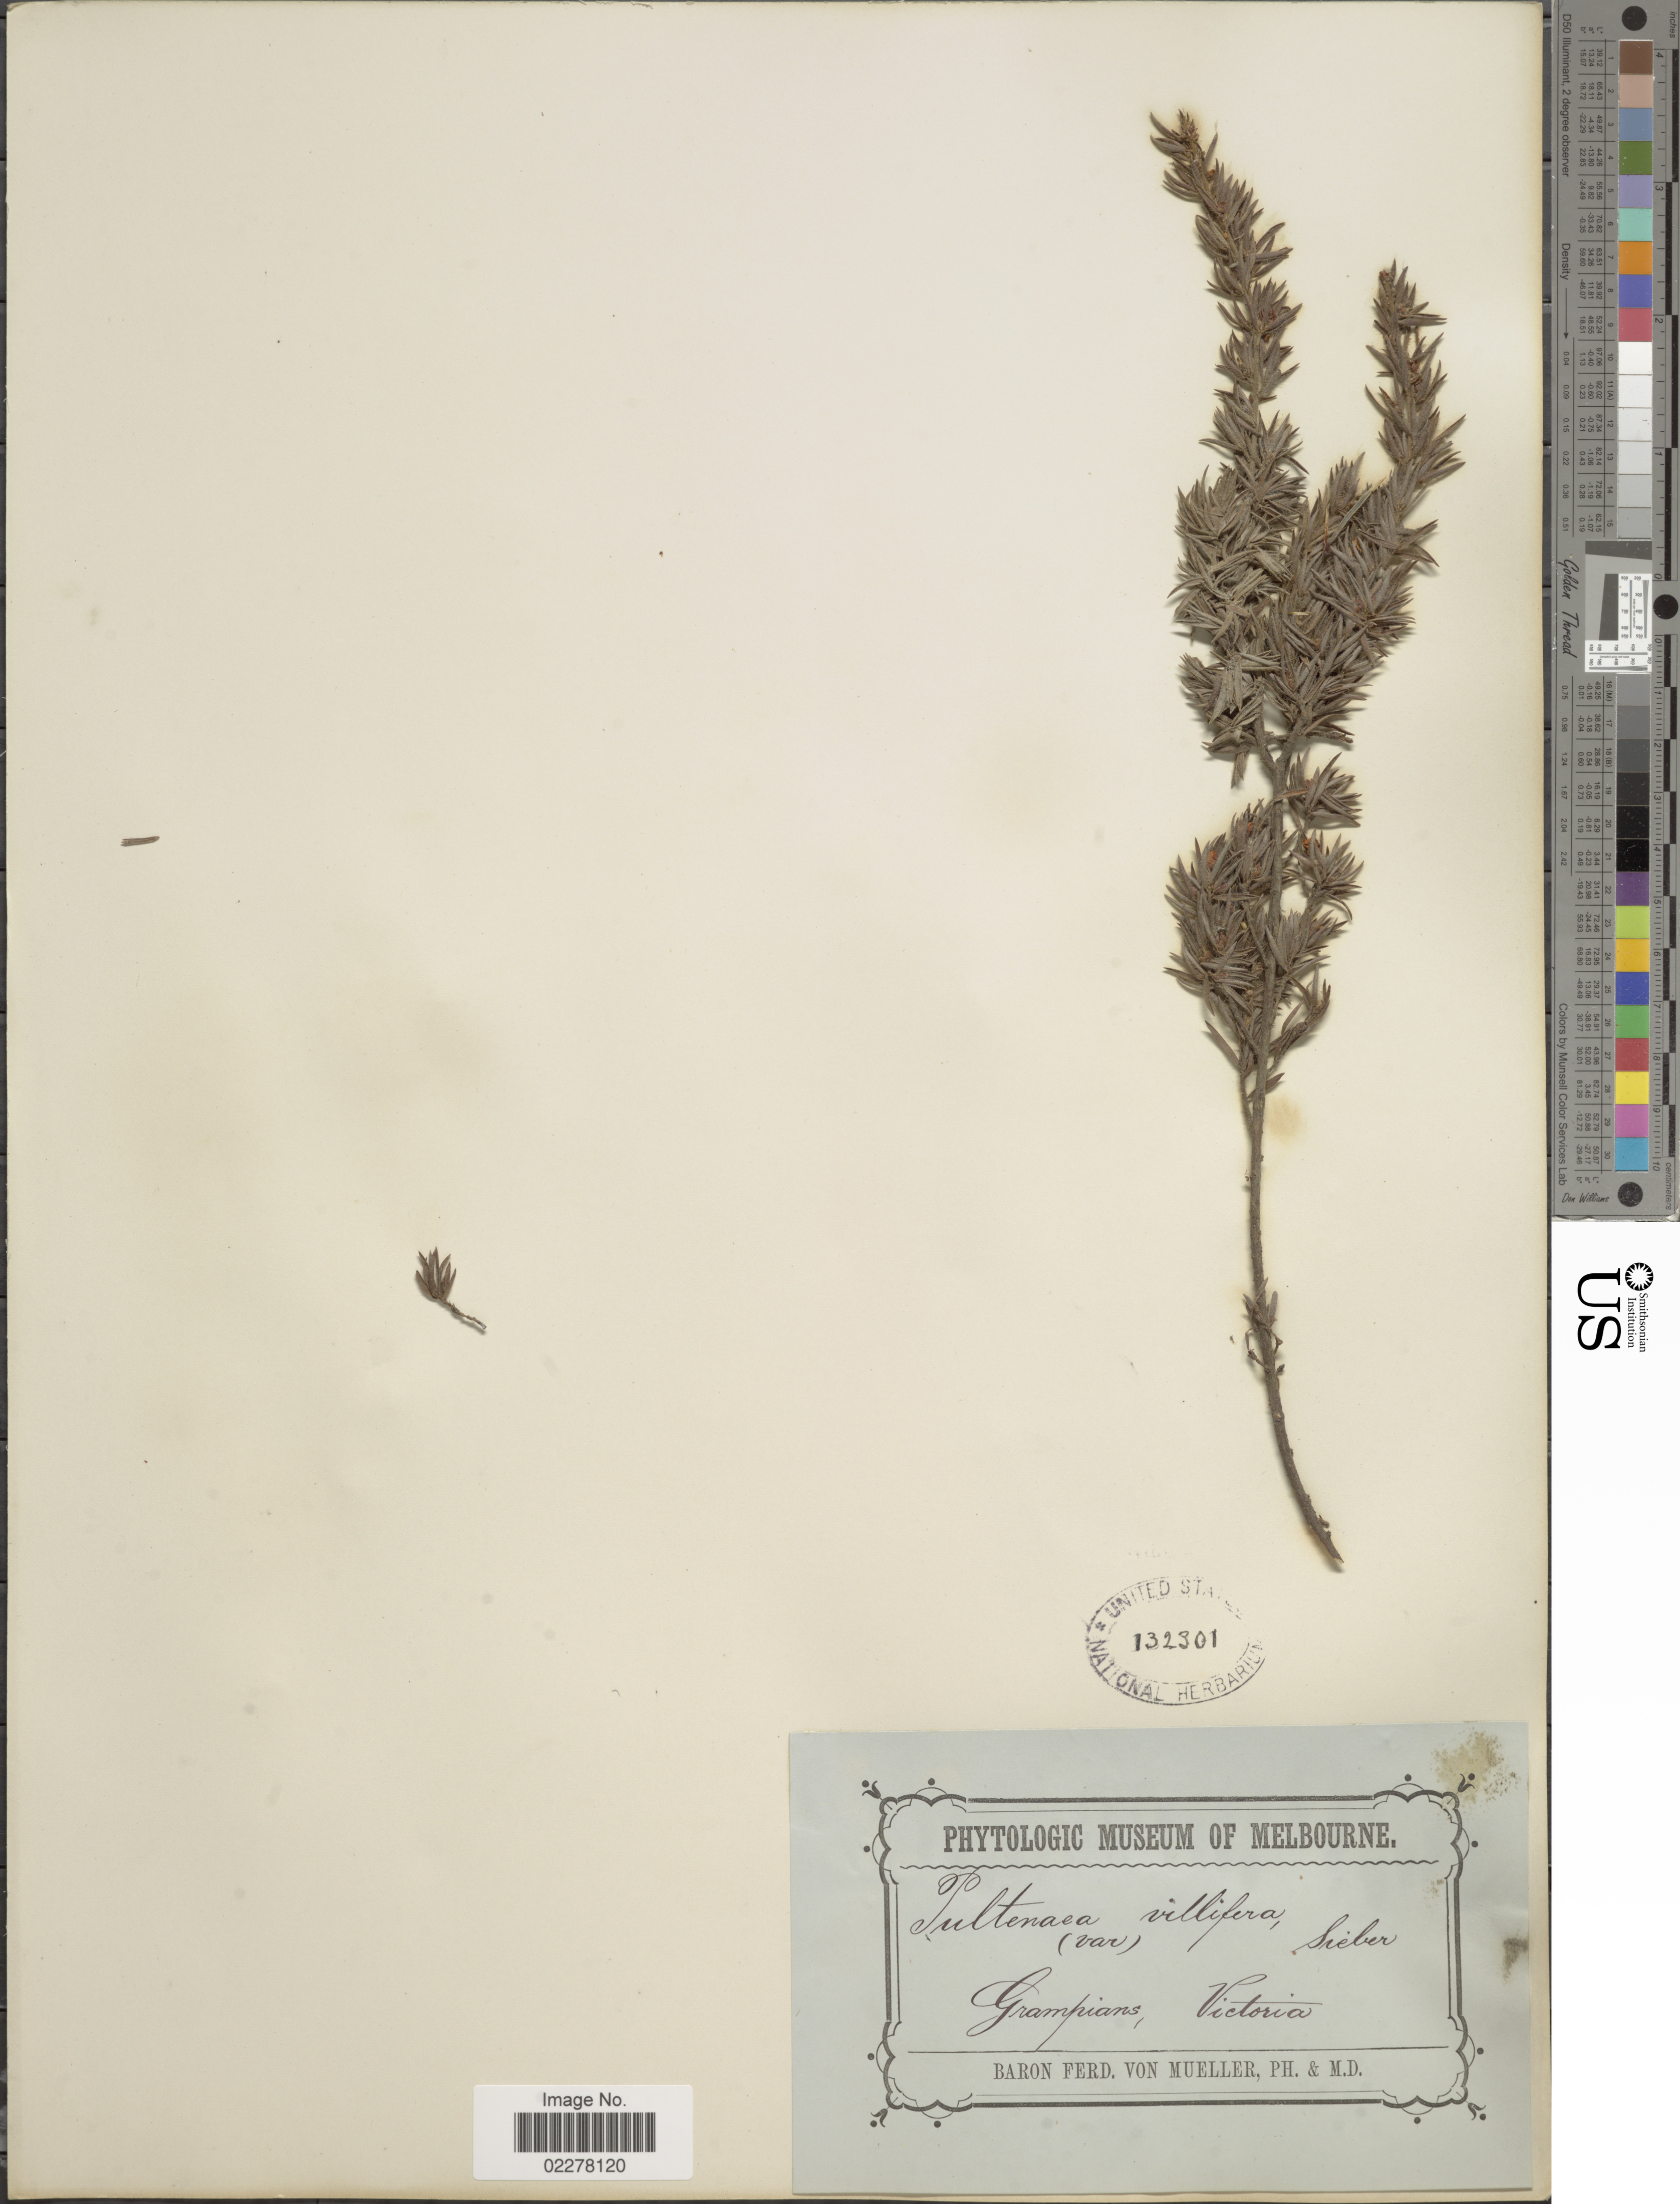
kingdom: Plantae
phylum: Tracheophyta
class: Magnoliopsida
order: Fabales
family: Fabaceae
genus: Pultenaea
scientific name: Pultenaea villifera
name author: DC.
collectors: F. von Mueller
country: Australia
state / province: Victoria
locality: Grampians, Victoria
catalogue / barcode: US 132301